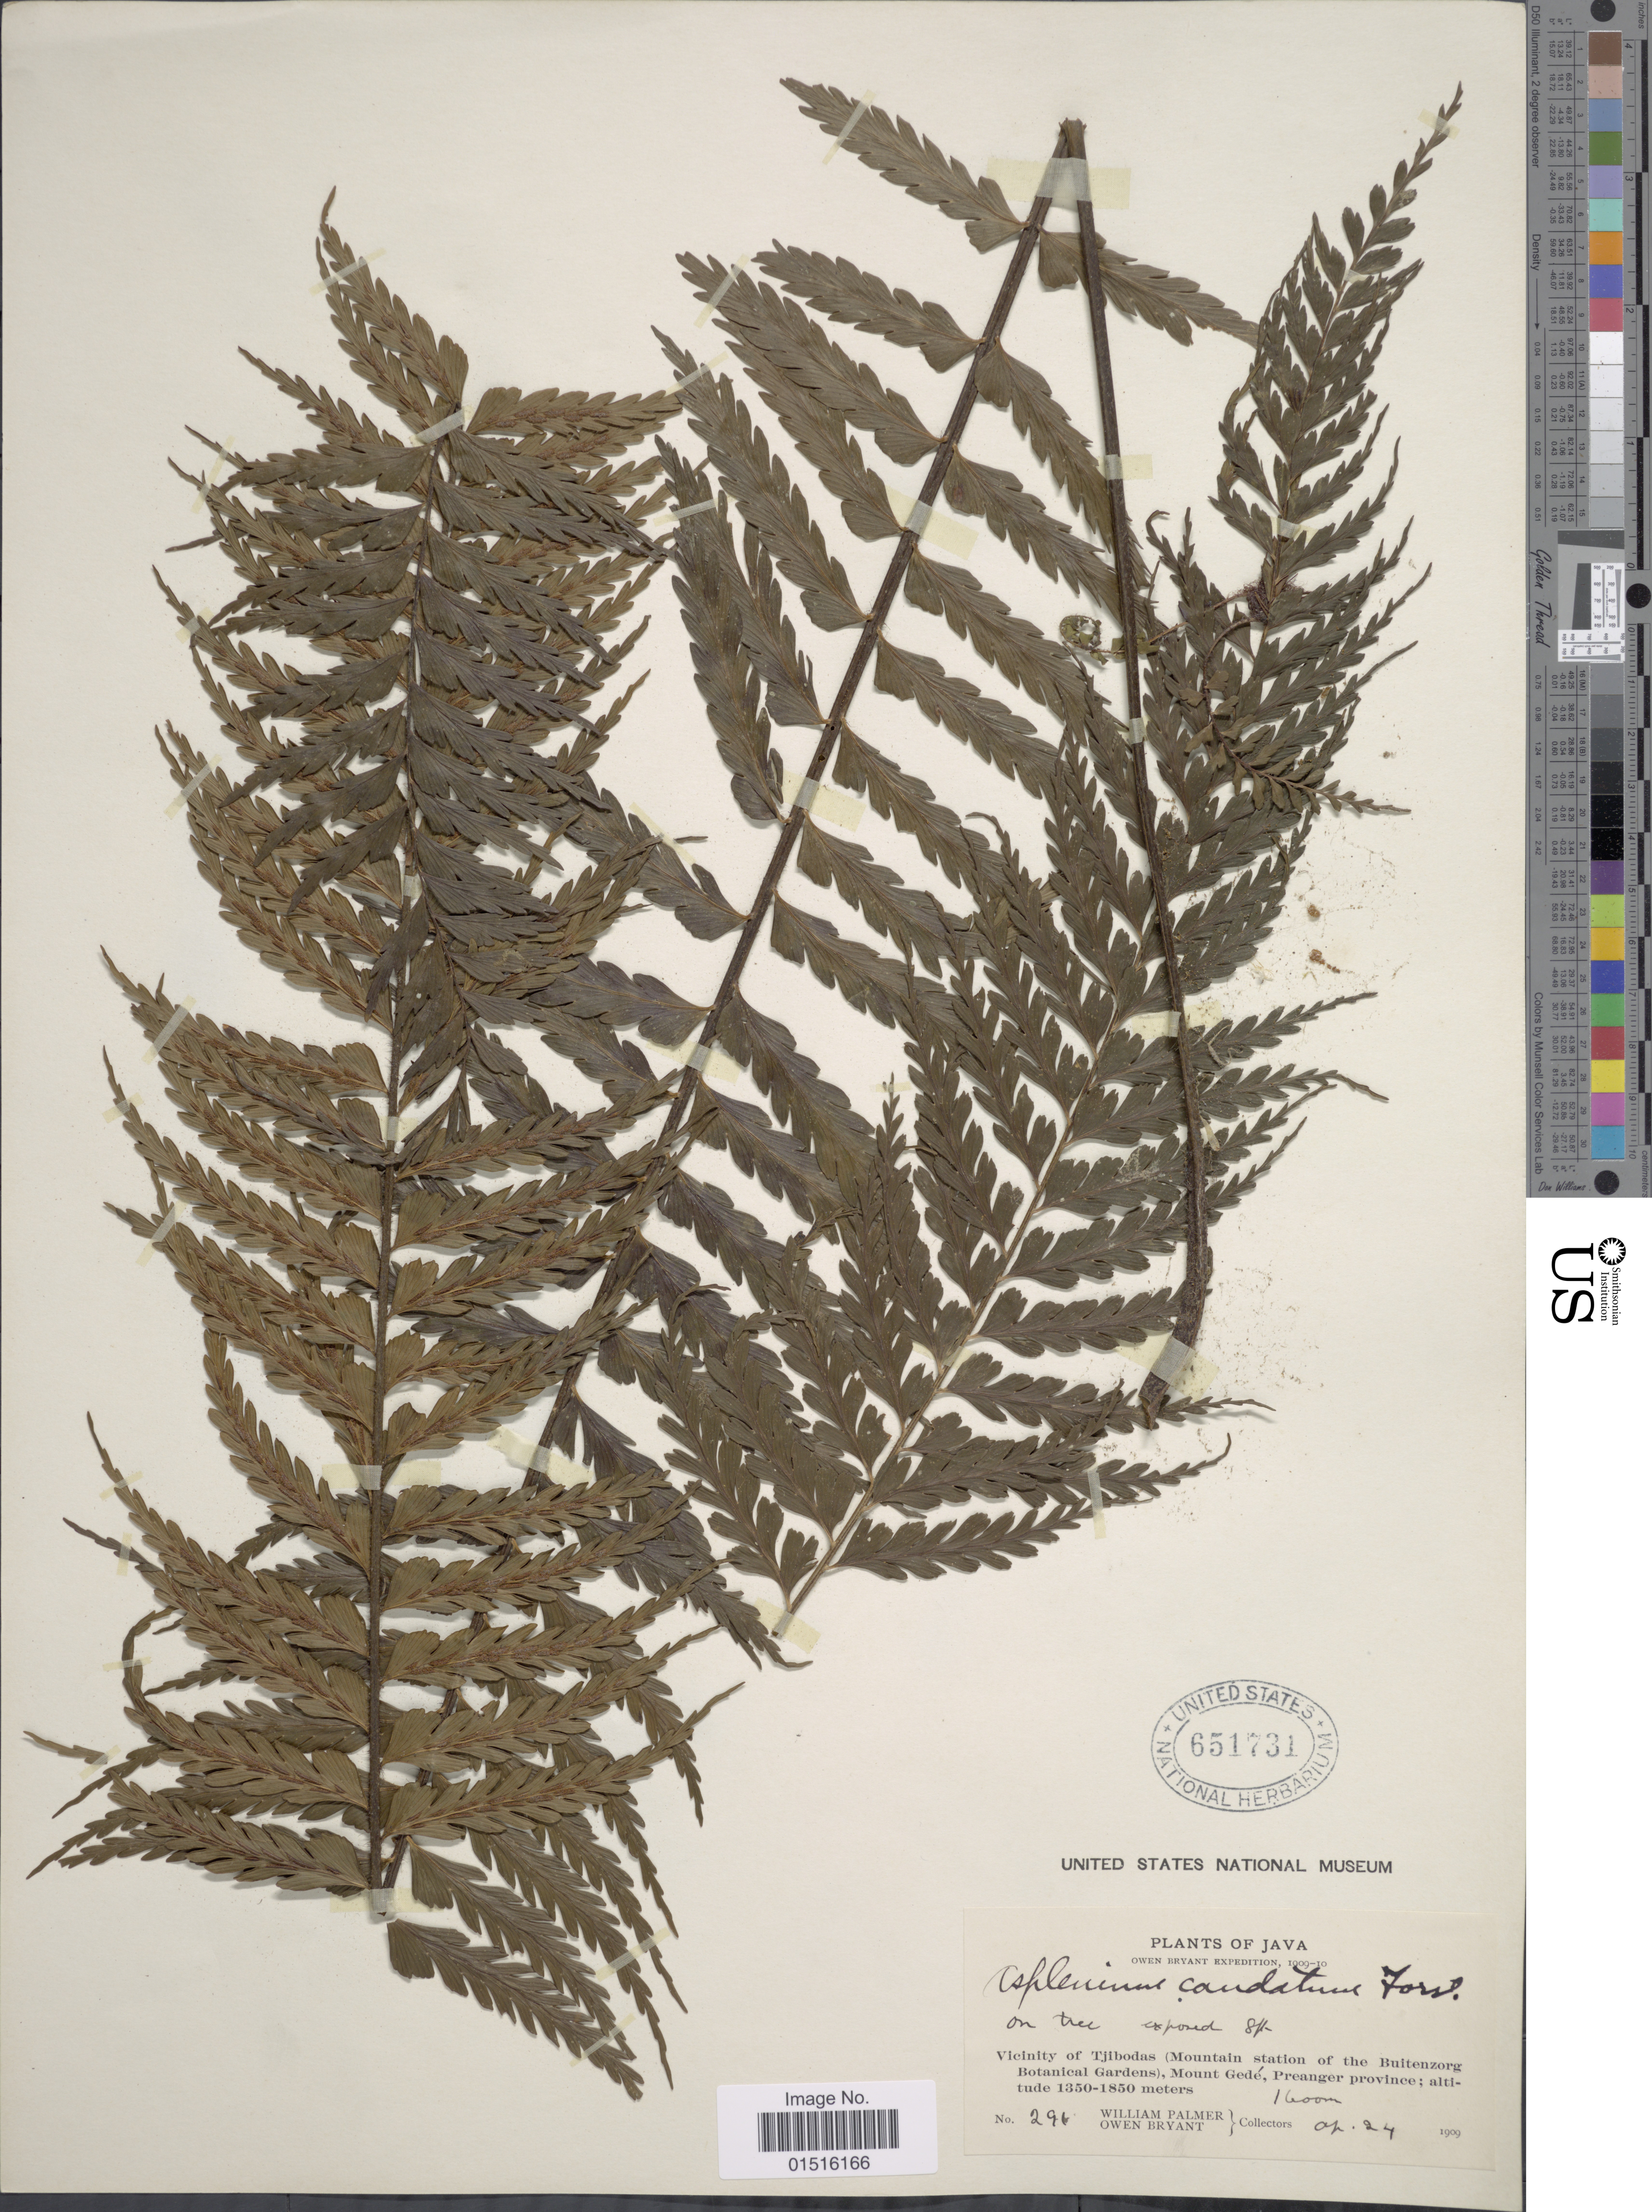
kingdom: Plantae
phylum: Tracheophyta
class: Polypodiopsida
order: Polypodiales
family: Aspleniaceae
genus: Asplenium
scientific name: Asplenium truncatum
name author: Blume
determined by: Salgado, A. E.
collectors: W. Palmer & O. Bryant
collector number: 291*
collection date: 1909-04-24/1910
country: Indonesia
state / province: Java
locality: Vicinity of Tjibodas (Mountain station of the Buitenzorg Botanical Gardens), Mount Gede, Preanger province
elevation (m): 1600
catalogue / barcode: US 651731